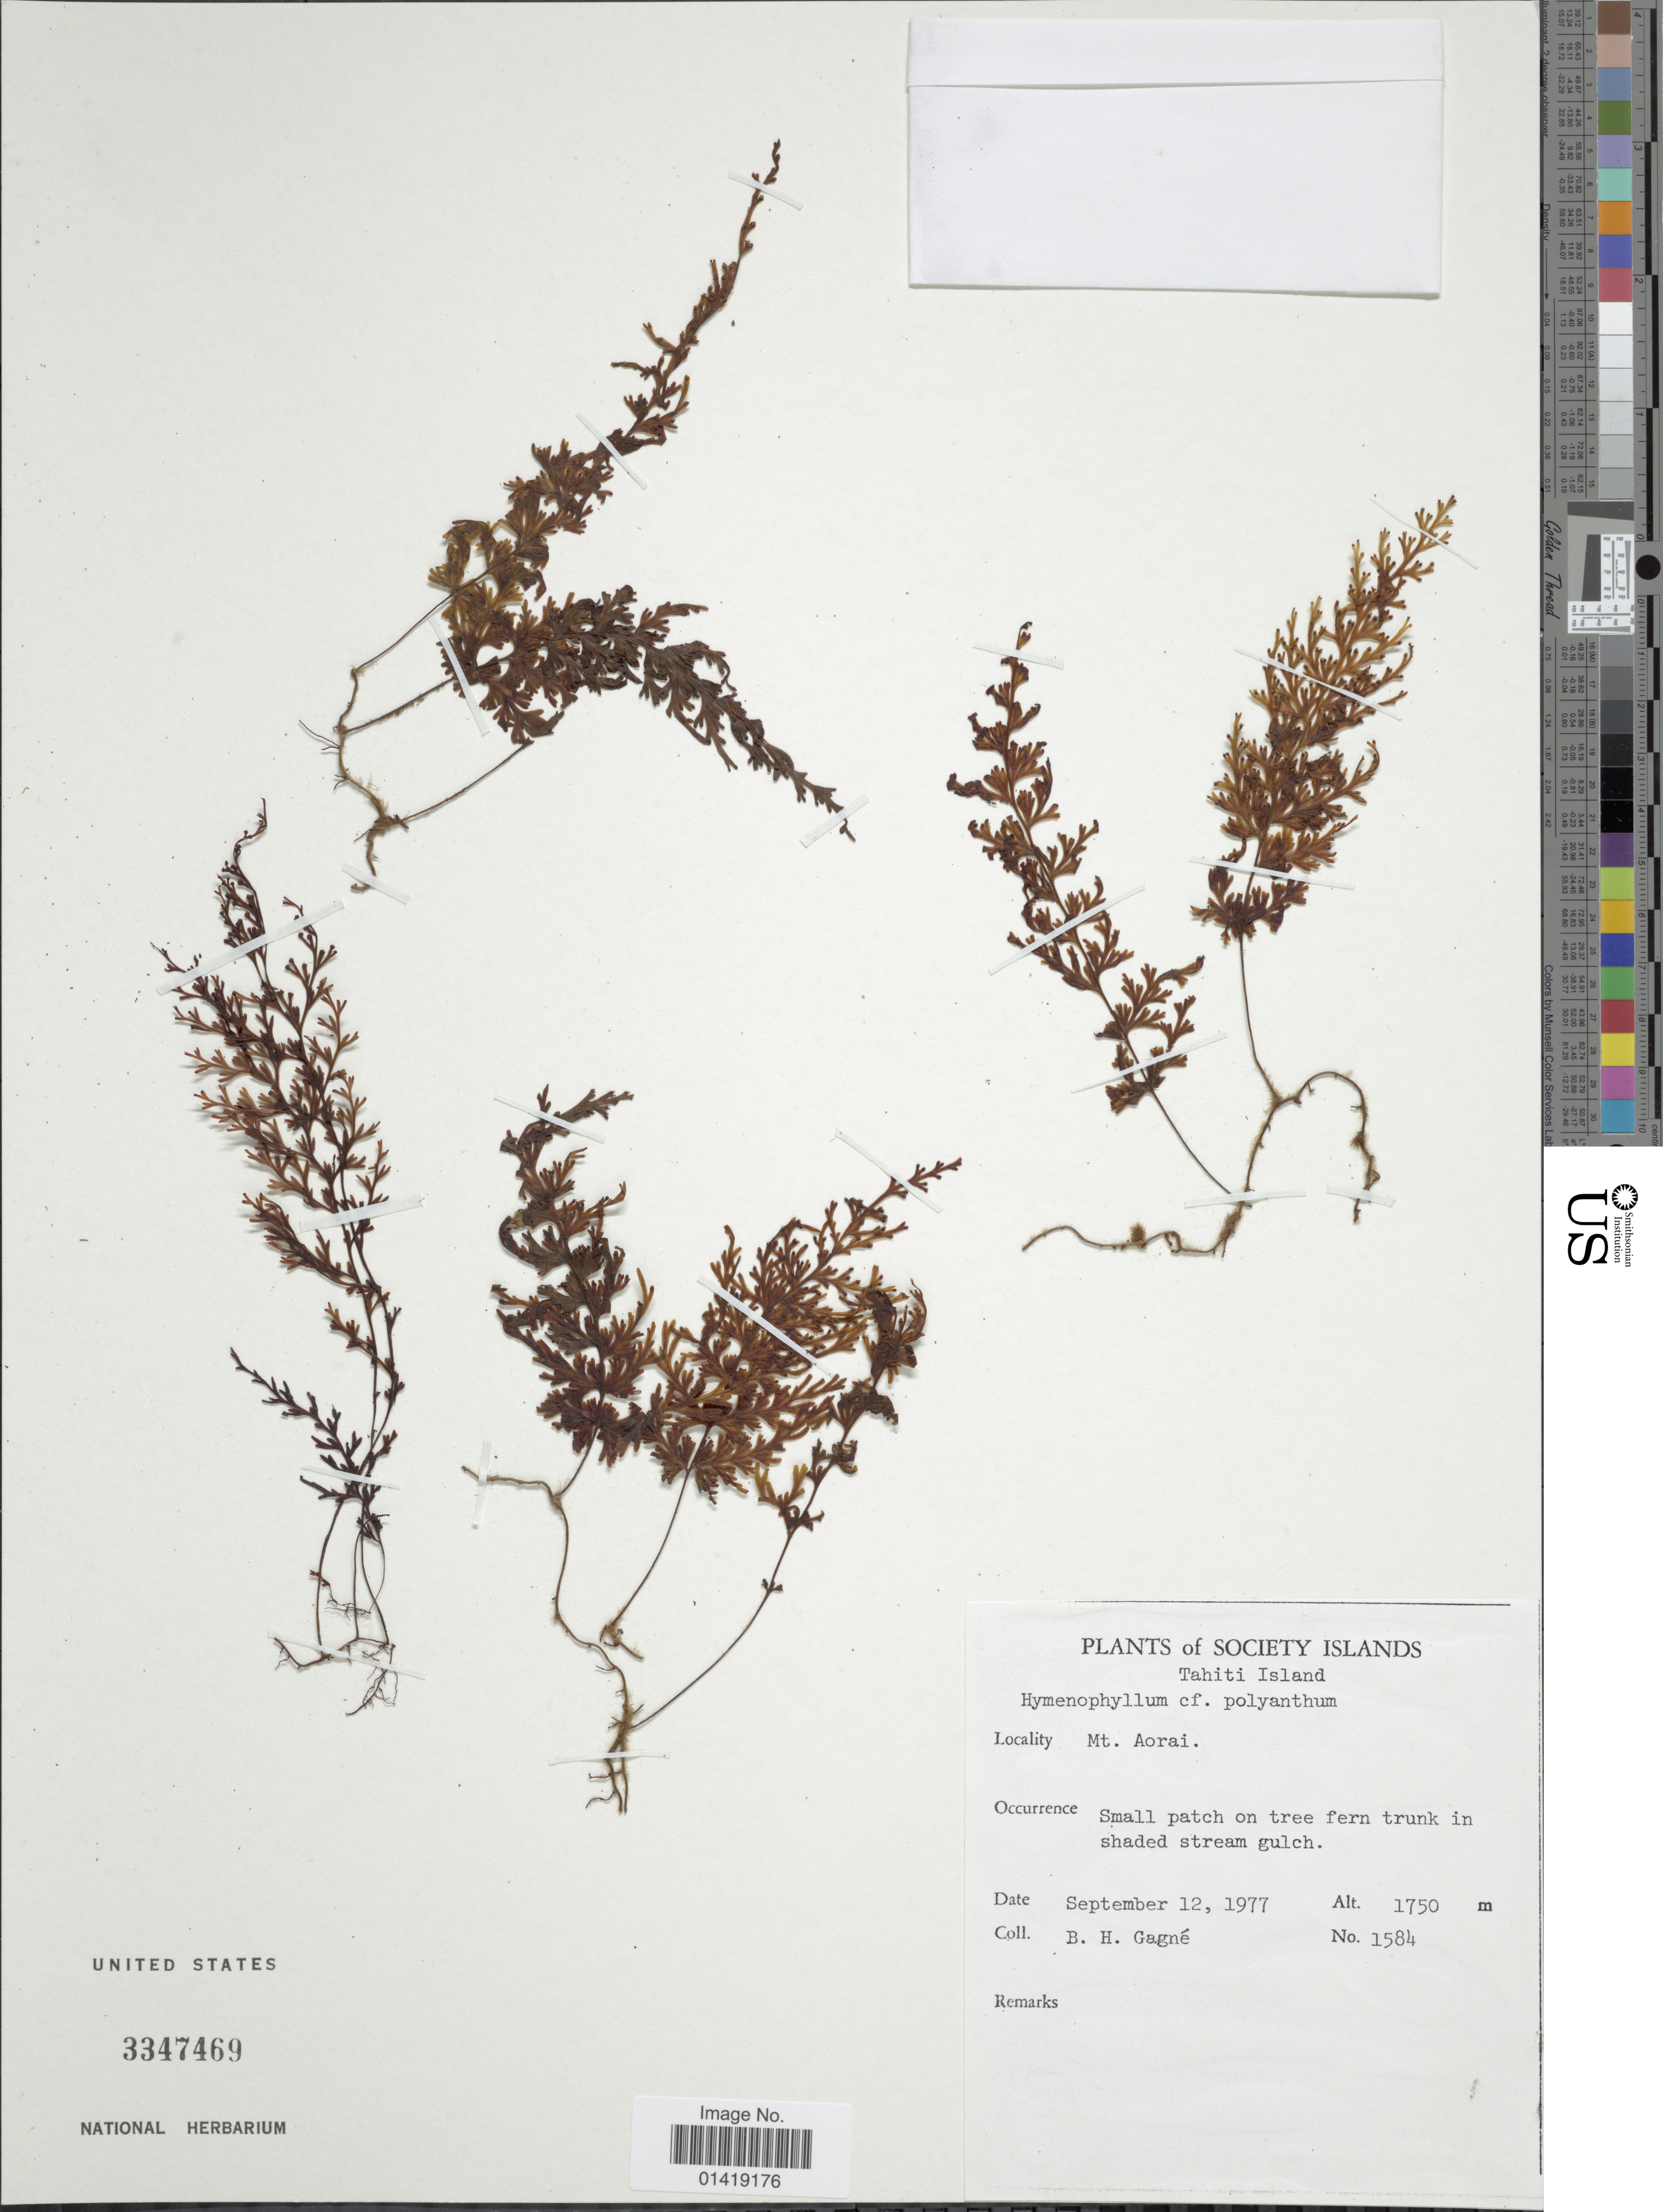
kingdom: Plantae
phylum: Tracheophyta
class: Polypodiopsida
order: Hymenophyllales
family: Hymenophyllaceae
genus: Hymenophyllum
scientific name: Hymenophyllum polyanthos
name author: (Sw.) Sw.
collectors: B. H. Gagné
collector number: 1584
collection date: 1977-09-12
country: French Polynesia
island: Tahiti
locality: Society Islands Tahiti island Mt. Aorai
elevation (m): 1750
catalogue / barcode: US 3347469